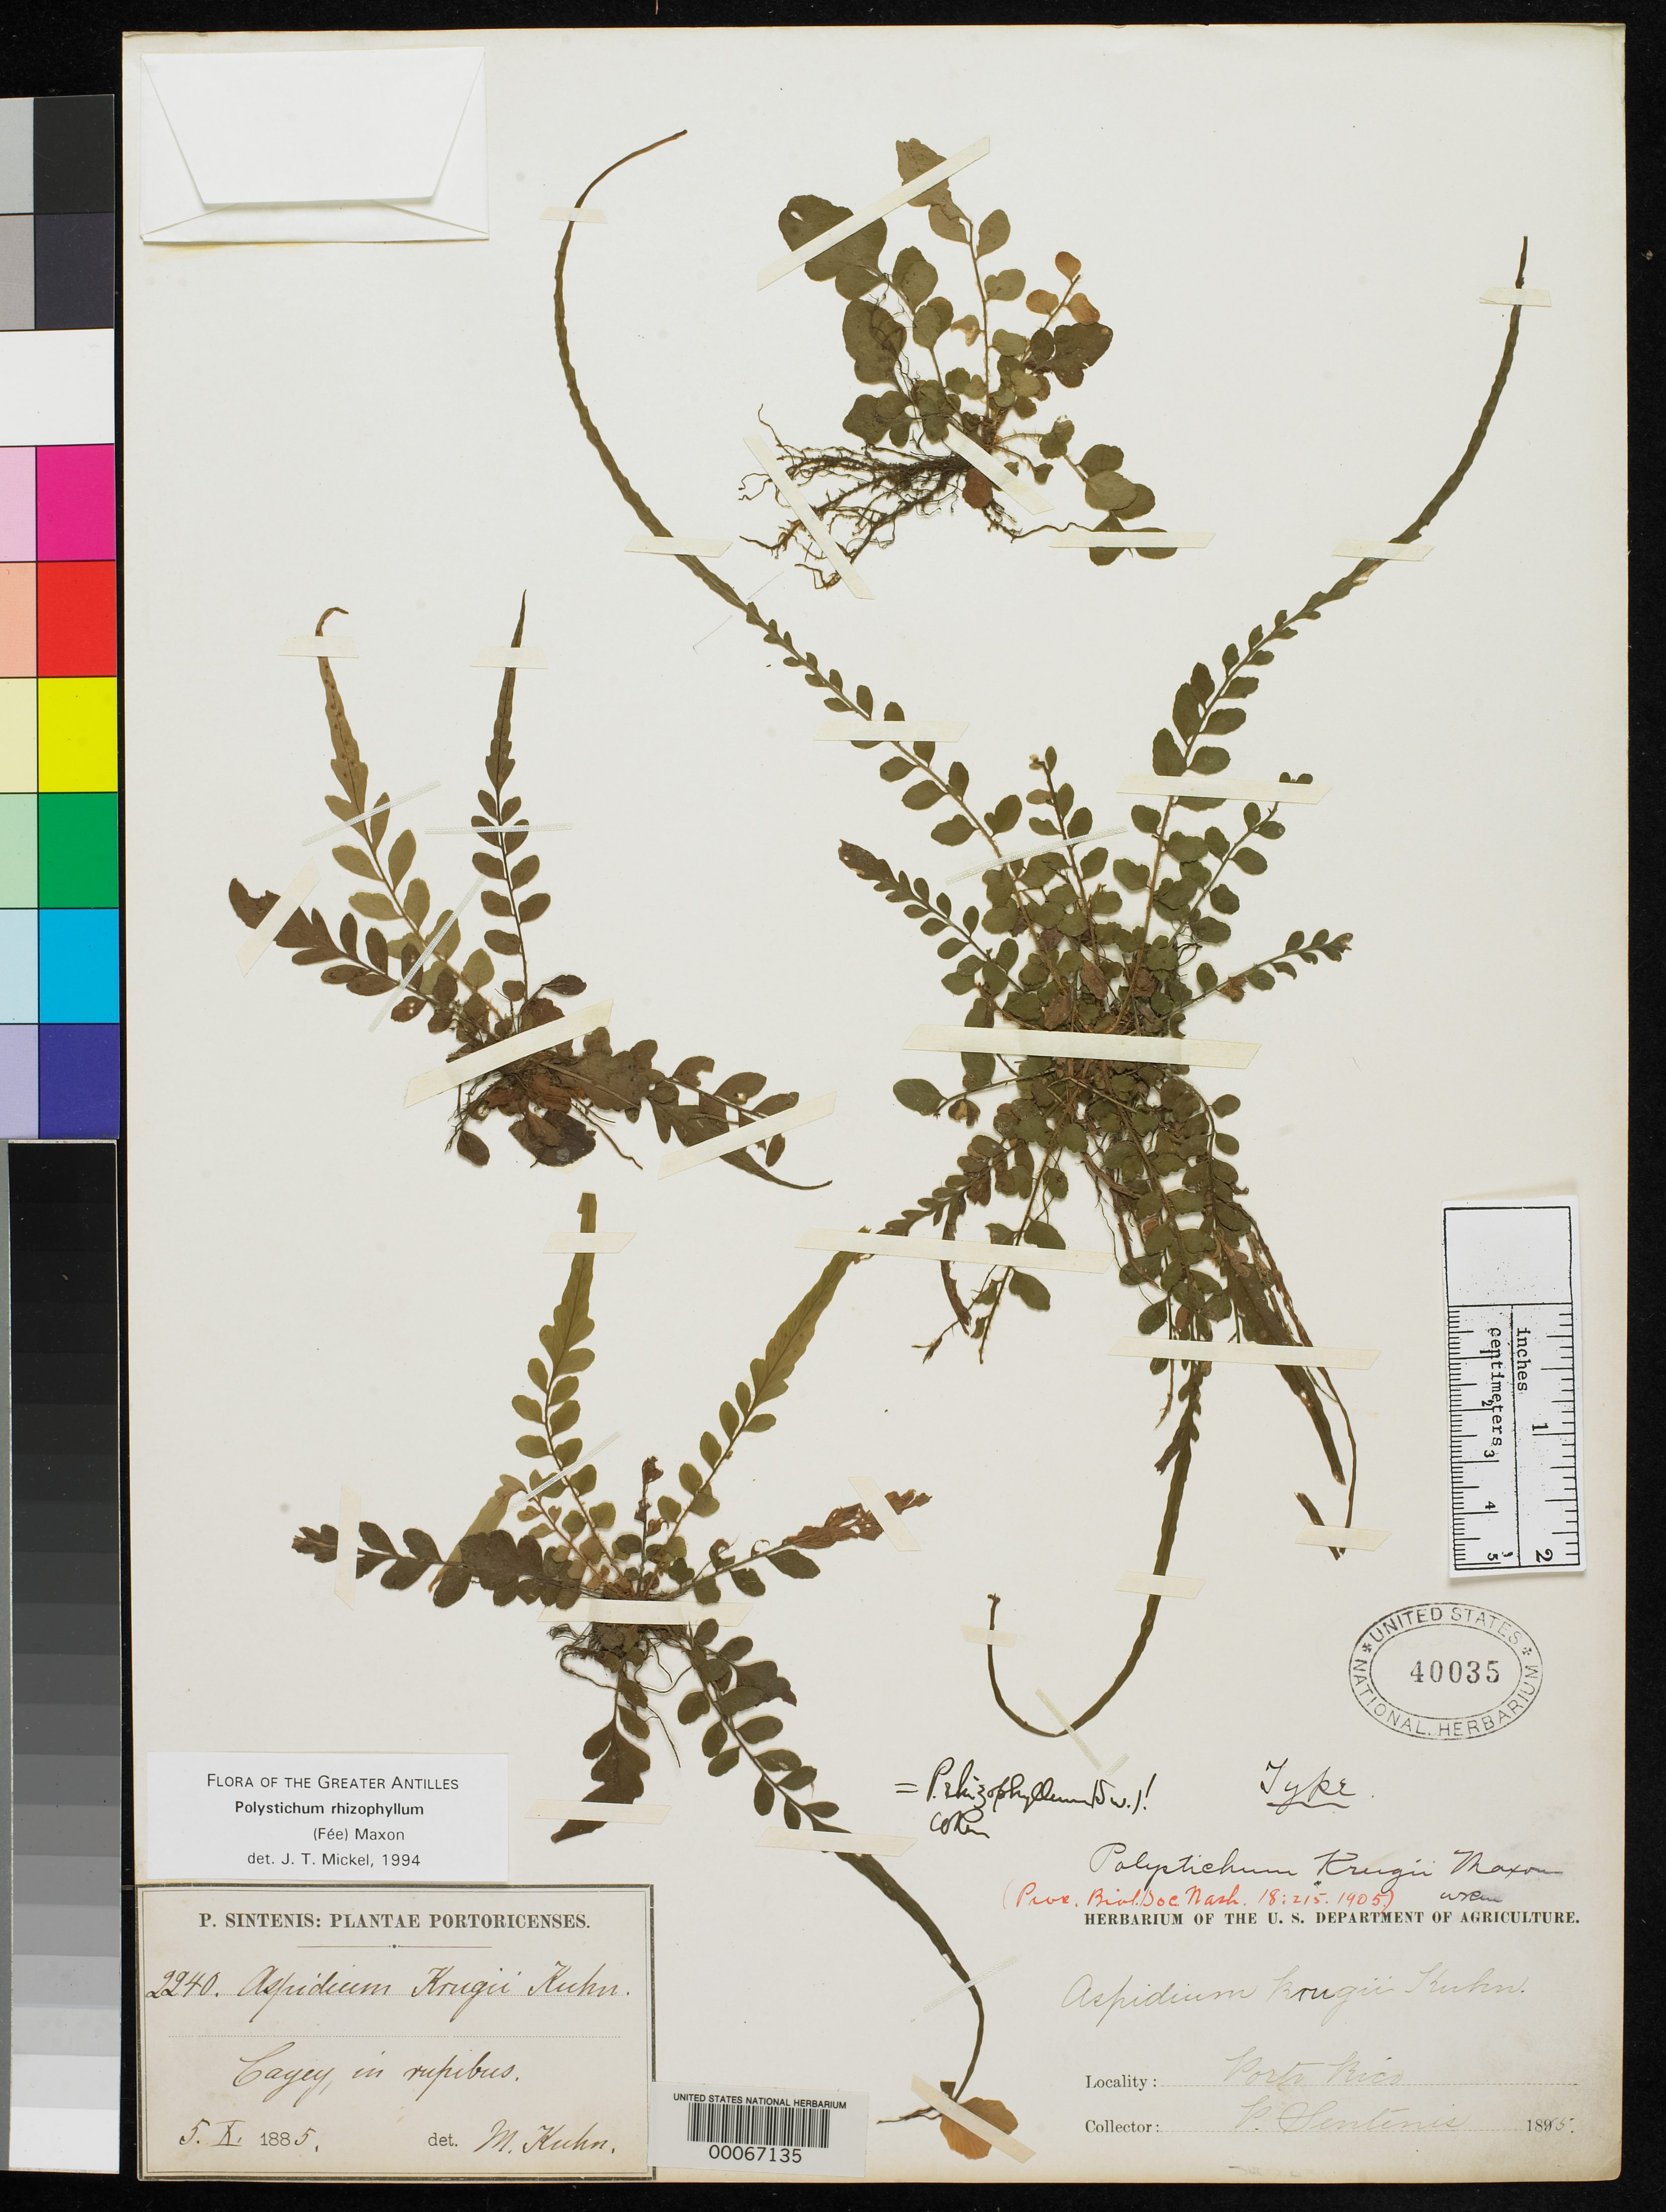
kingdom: Plantae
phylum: Tracheophyta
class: Polypodiopsida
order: Polypodiales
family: Dryopteridaceae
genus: Polystichum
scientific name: Polystichum krugii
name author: Maxon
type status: Holotype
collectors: P. Sintenis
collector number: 2240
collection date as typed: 05 Oct 1885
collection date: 1885-10-05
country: Puerto Rico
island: Greater Antilles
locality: Caguey.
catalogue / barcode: US 40035